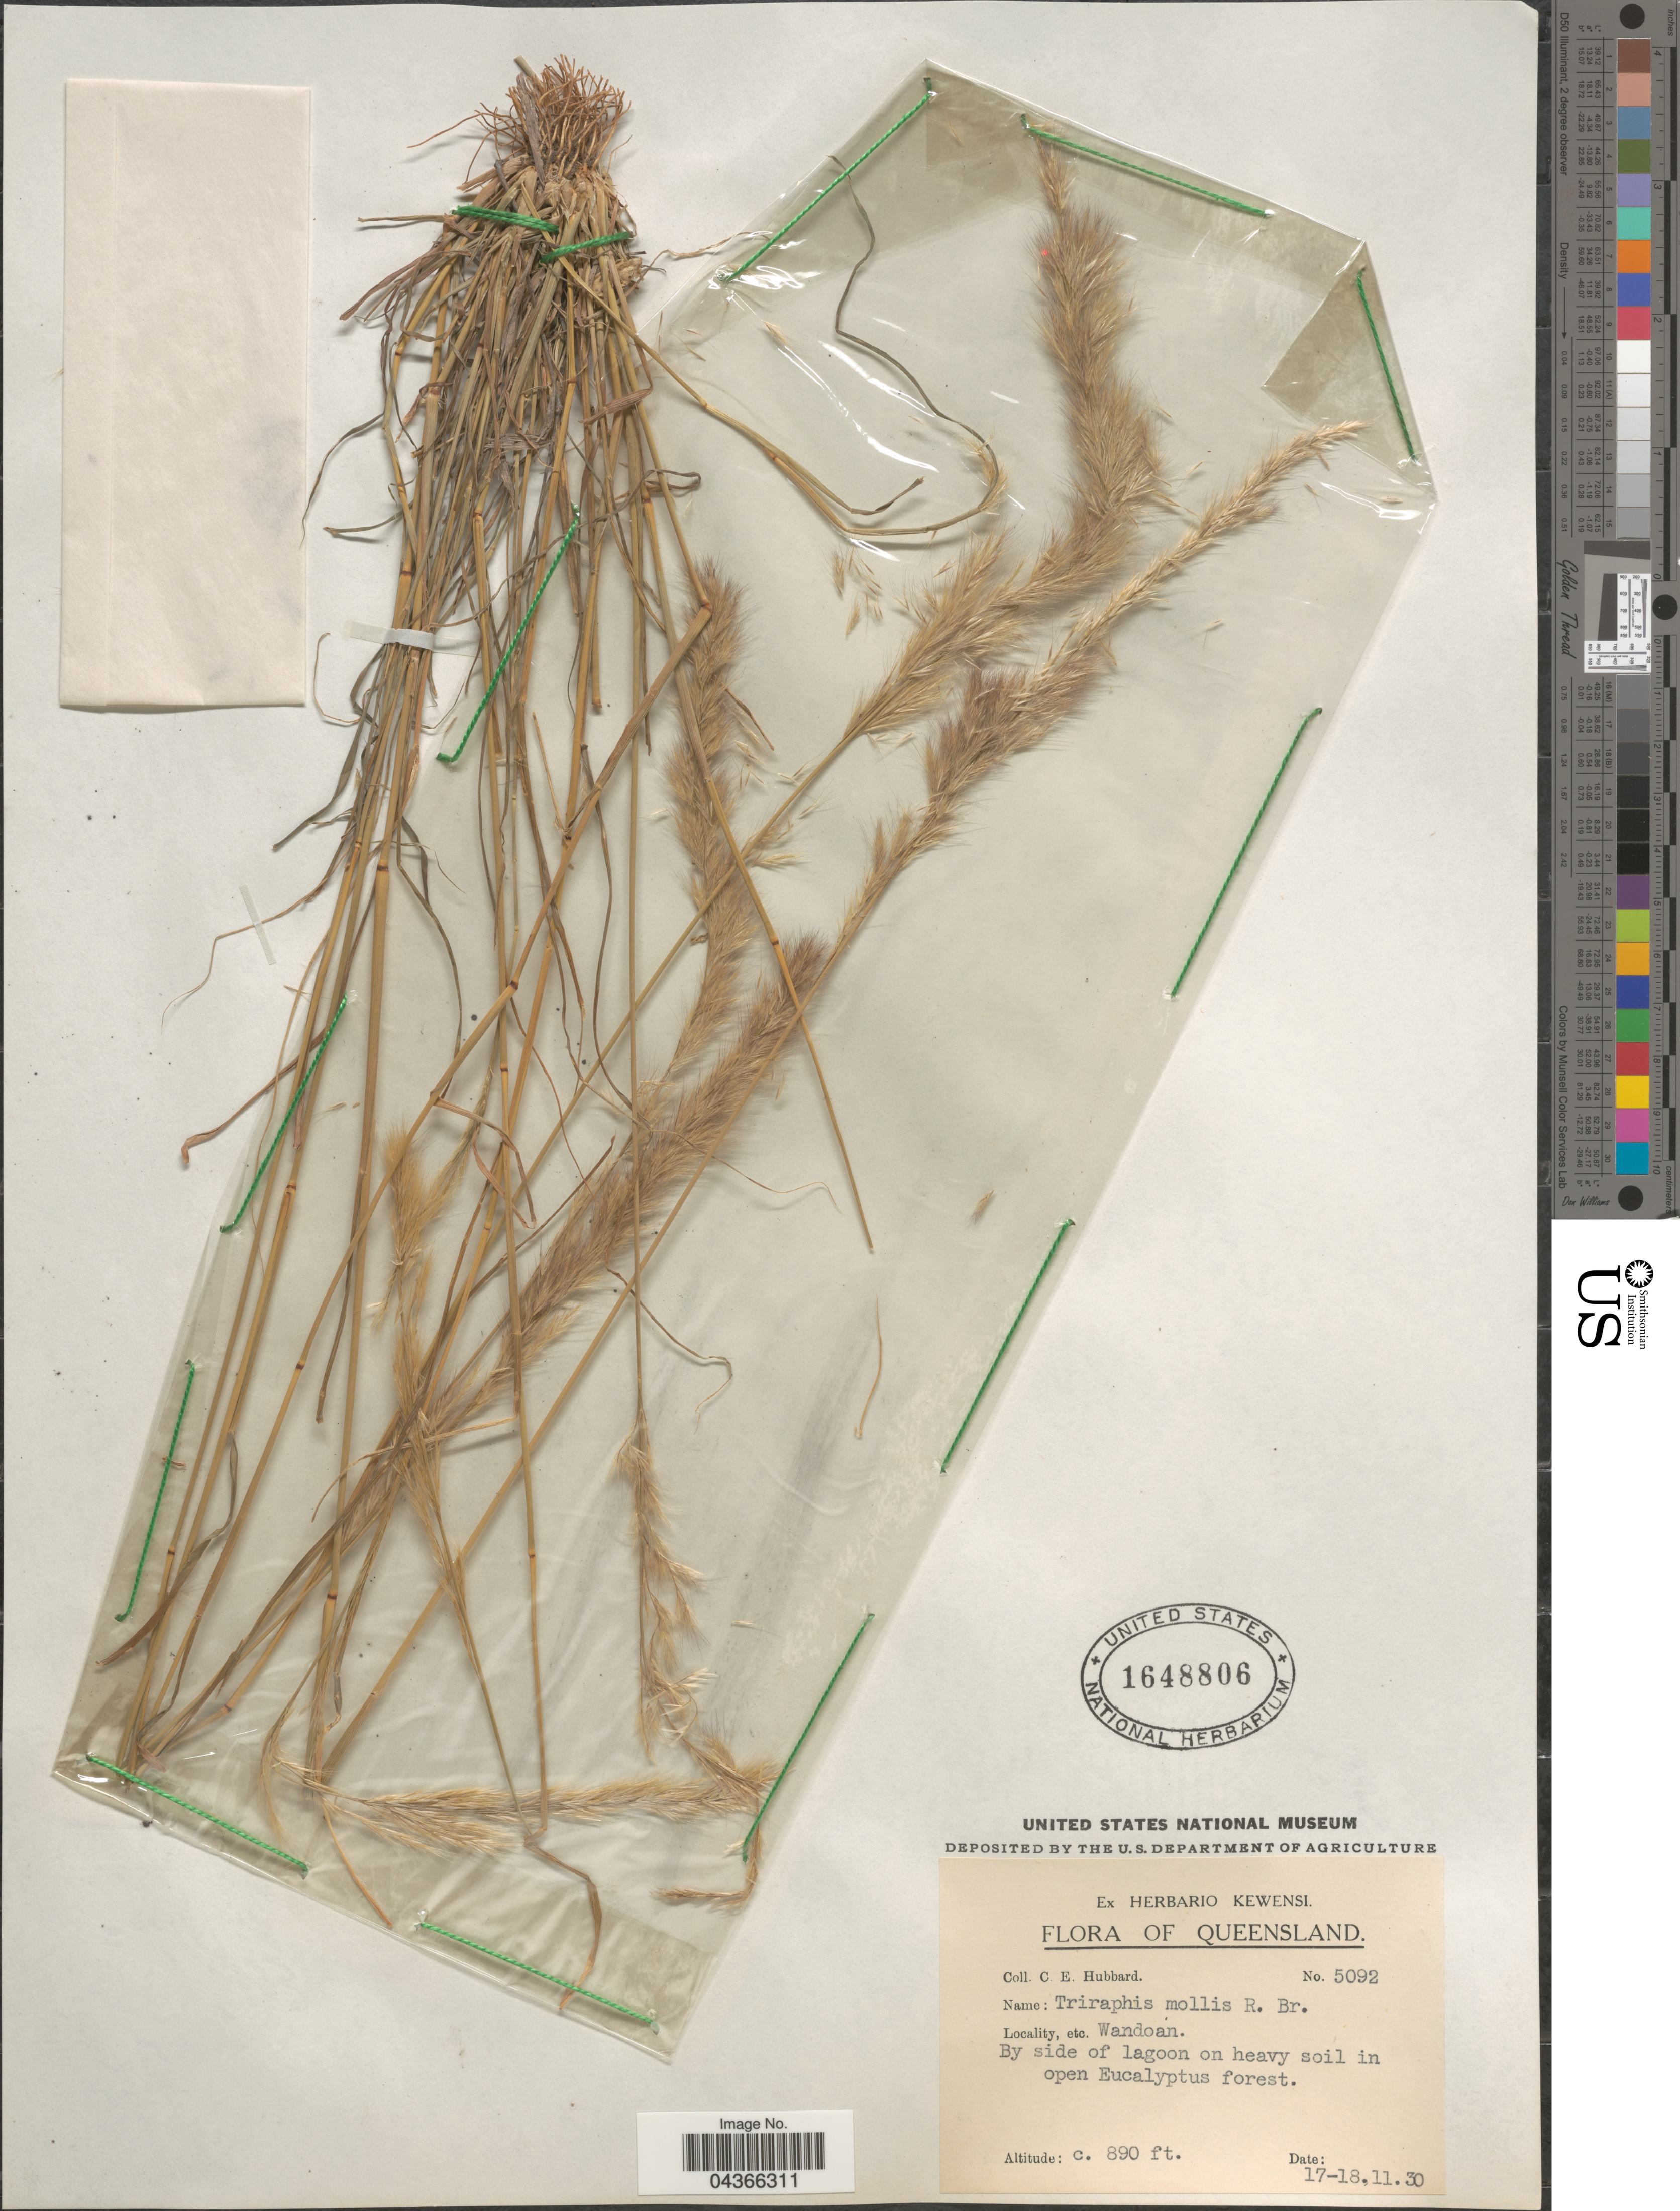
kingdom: Plantae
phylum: Tracheophyta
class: Liliopsida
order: Poales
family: Poaceae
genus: Triraphis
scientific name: Triraphis mollis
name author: R. Br.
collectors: C. E. Hubbard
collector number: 5092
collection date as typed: Transcribed d/m/y: 17/11/30 to 18/11/30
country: Australia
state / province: Queensland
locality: Wandoan.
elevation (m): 271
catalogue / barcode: US 1648806